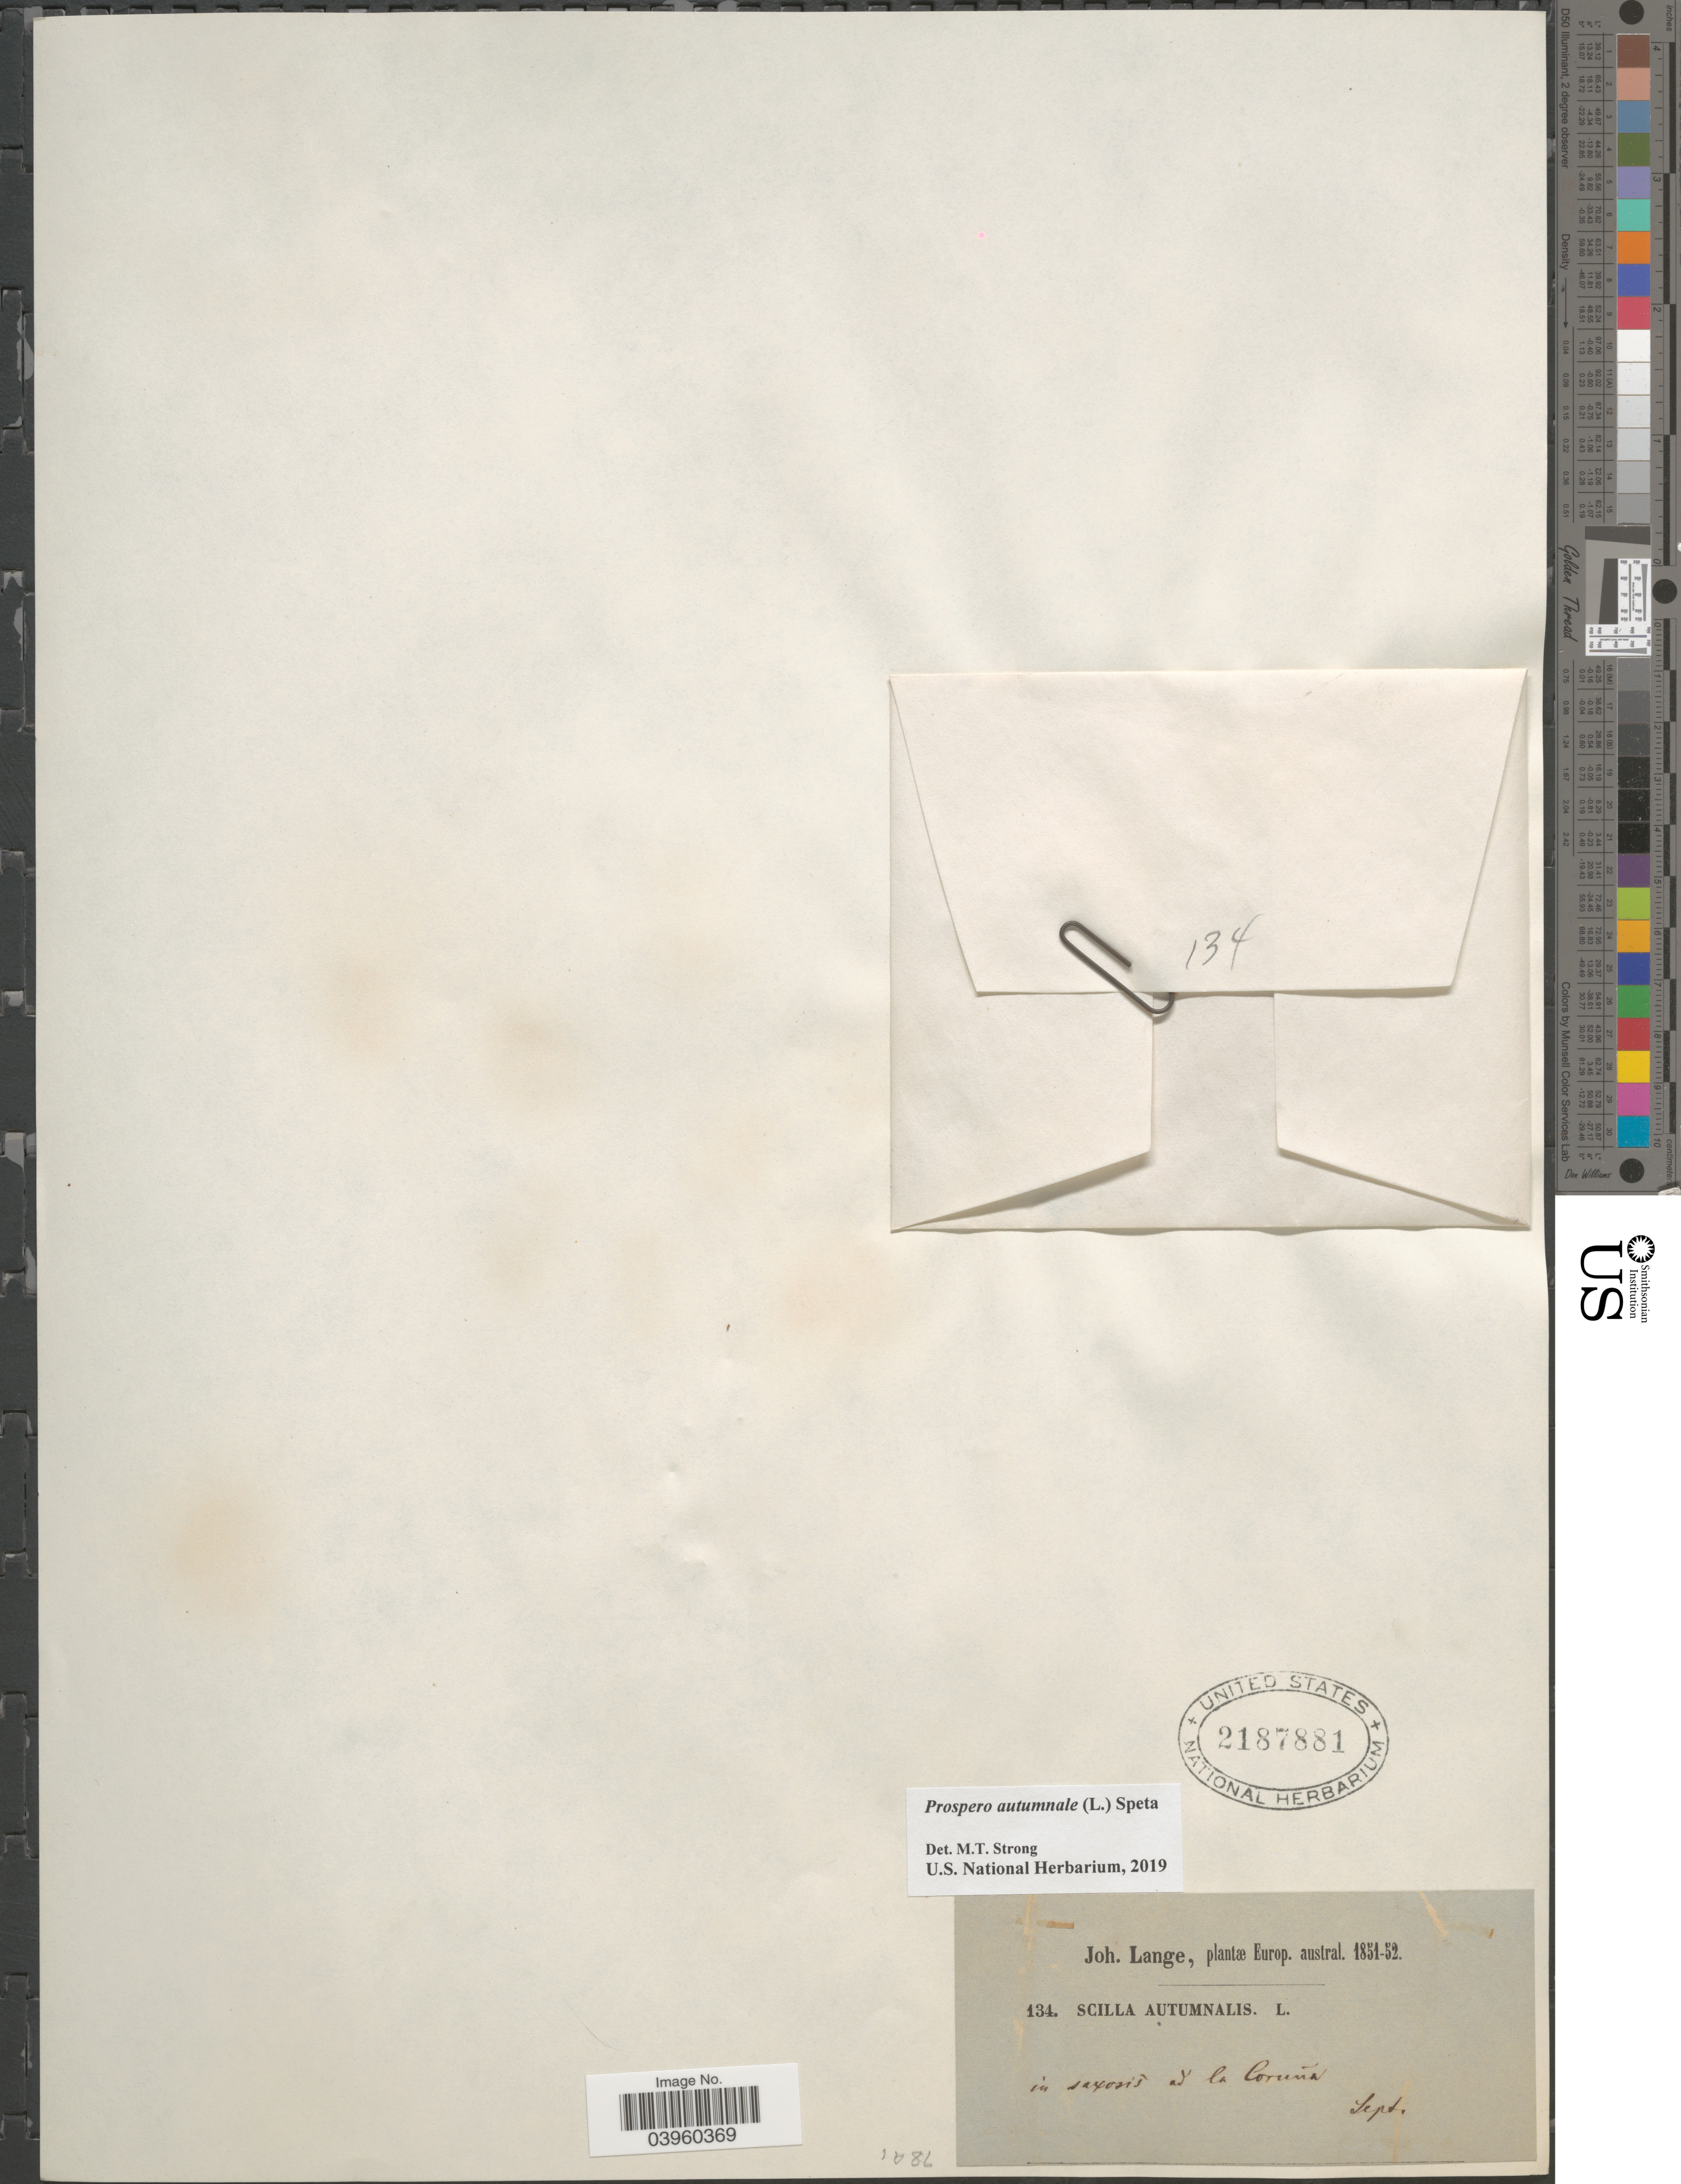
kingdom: Plantae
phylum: Tracheophyta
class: Liliopsida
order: Asparagales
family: Asparagaceae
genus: Prospero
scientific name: Prospero autumnale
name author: (L.) Speta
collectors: J. Lange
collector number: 134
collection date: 1851-09/1852-09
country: Spain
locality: Europ. austral. In saxosis ad la Coruña.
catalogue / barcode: US 2187881